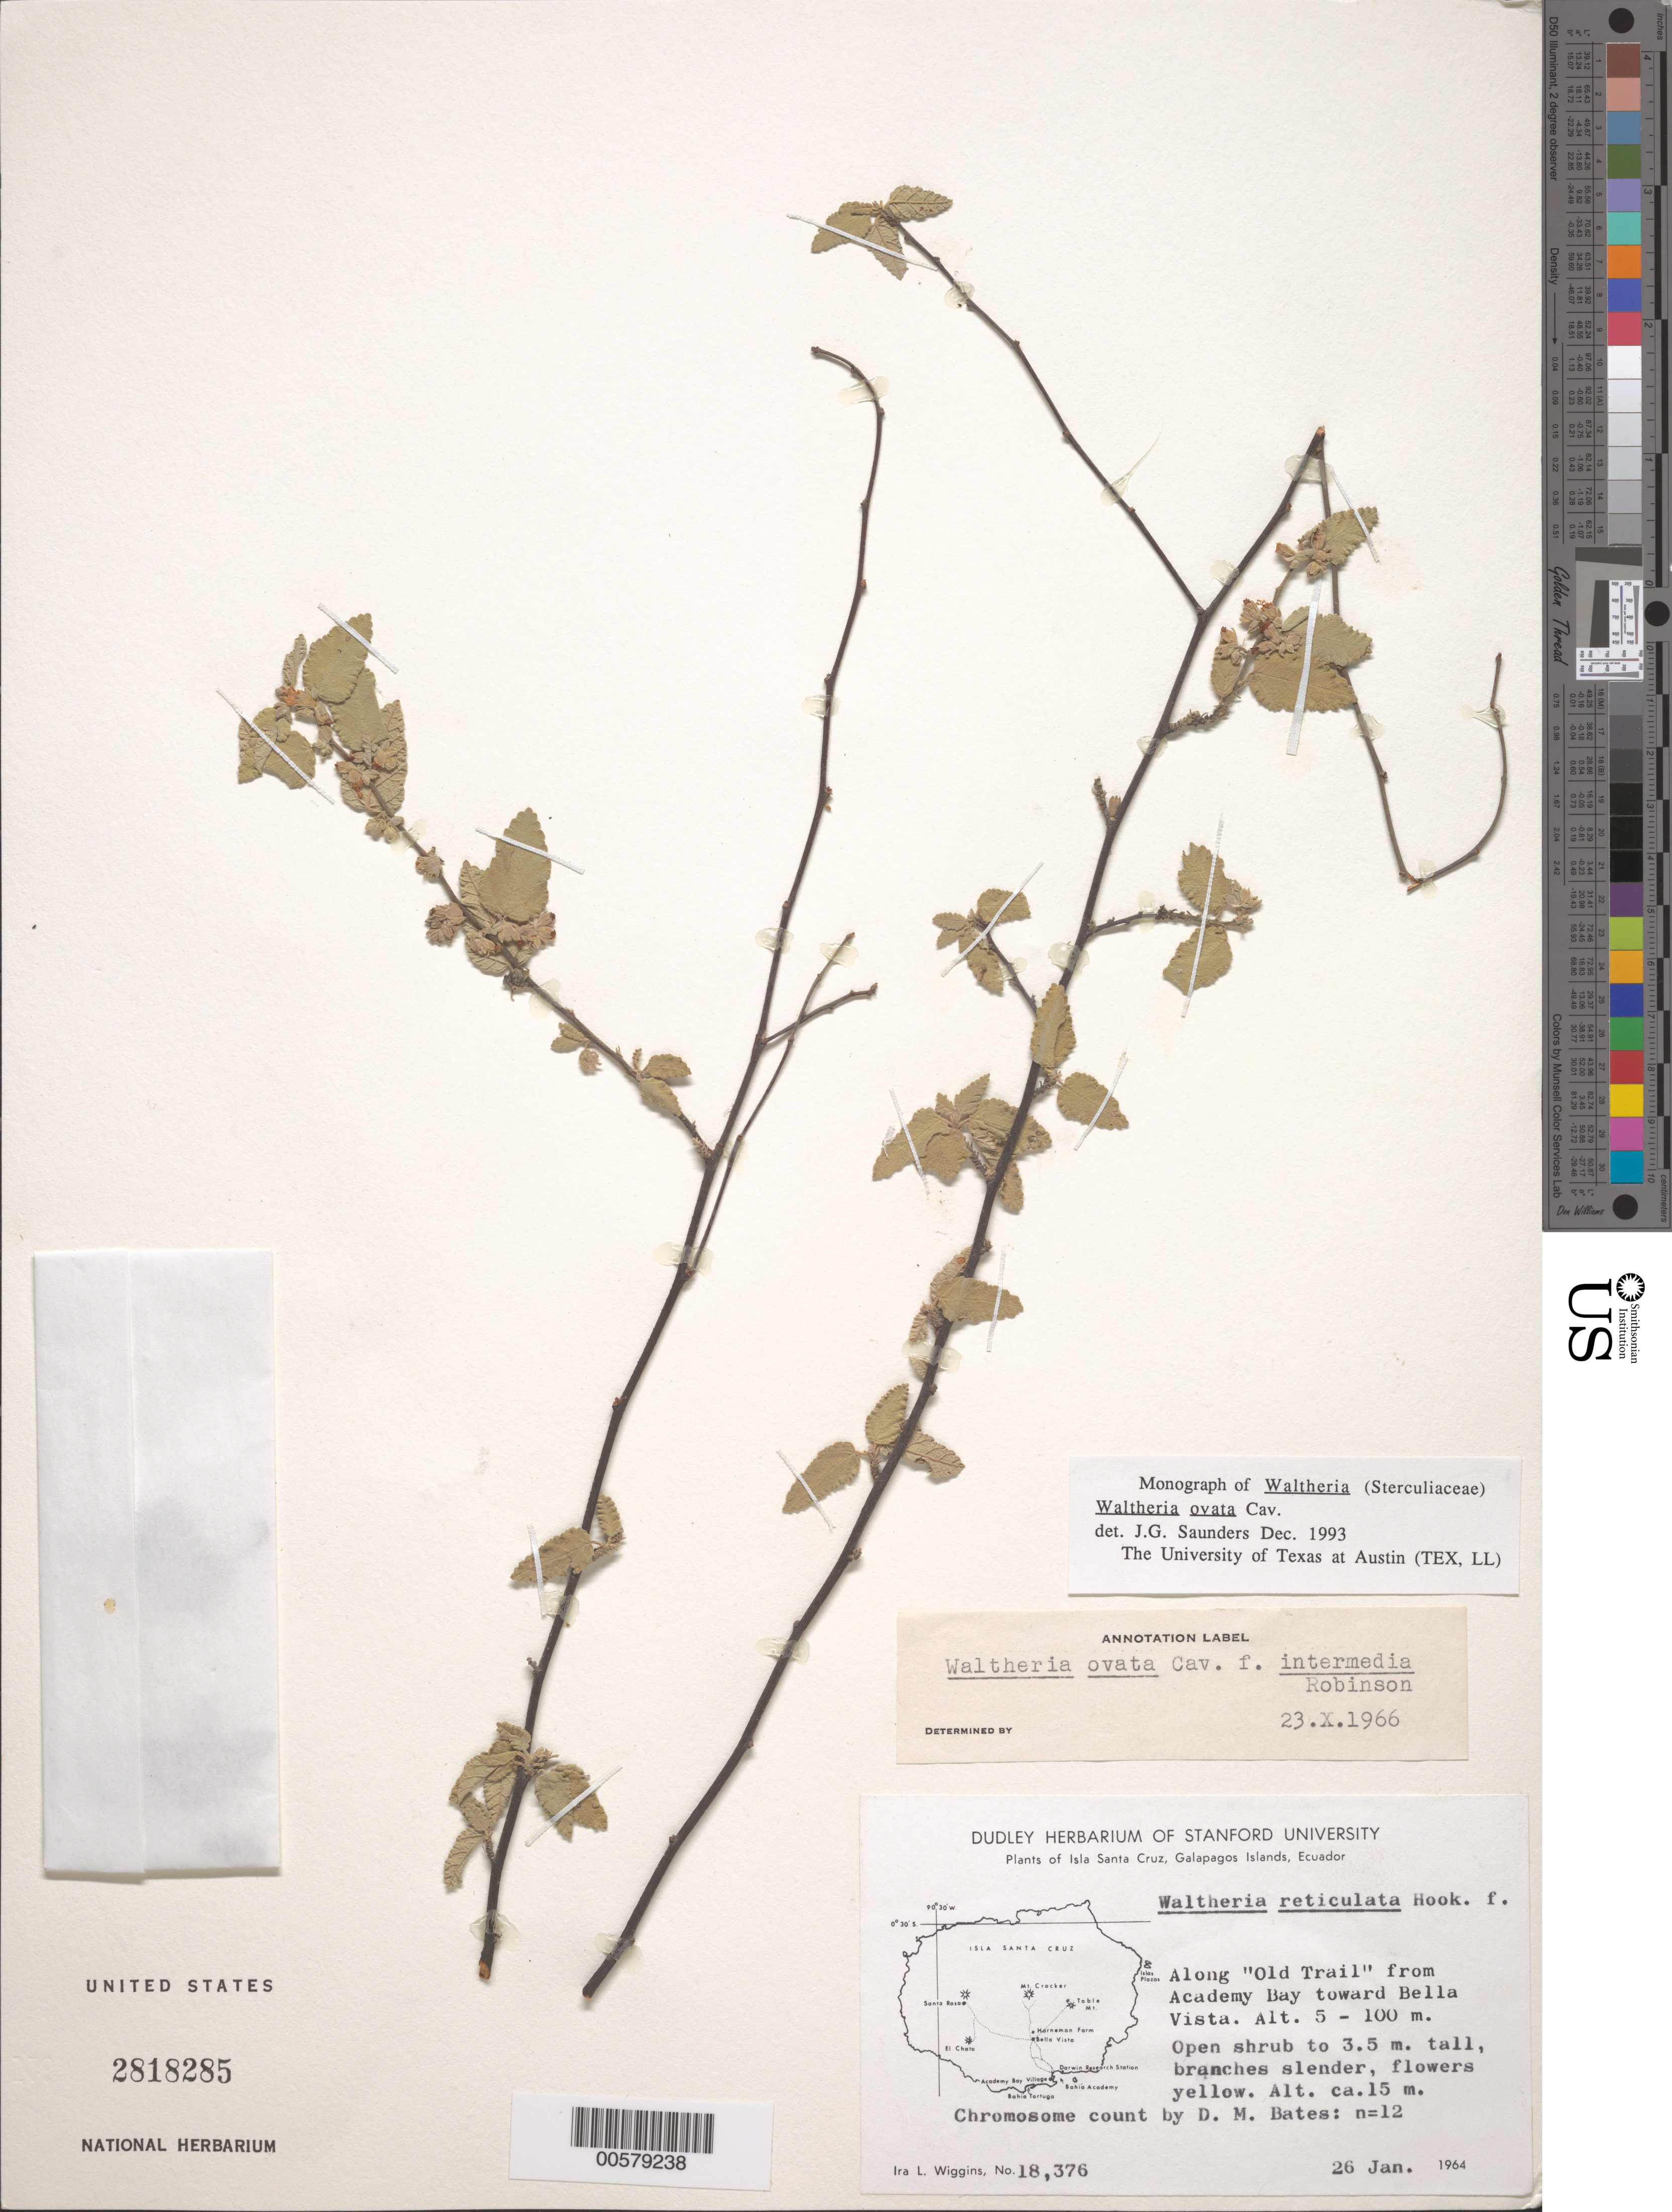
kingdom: Plantae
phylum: Tracheophyta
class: Magnoliopsida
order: Malvales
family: Malvaceae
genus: Waltheria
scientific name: Waltheria ovata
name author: Cav.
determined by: Saunders, J. G.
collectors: I. L. Wiggins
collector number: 18376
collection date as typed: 26 Jan 1964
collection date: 1964-01-26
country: Ecuador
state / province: Colón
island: Santa Cruz [Indefatigable, Chaves]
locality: Along "old Trail" from Academy Bay toward Bella Vista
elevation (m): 15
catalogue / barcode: US 2818285